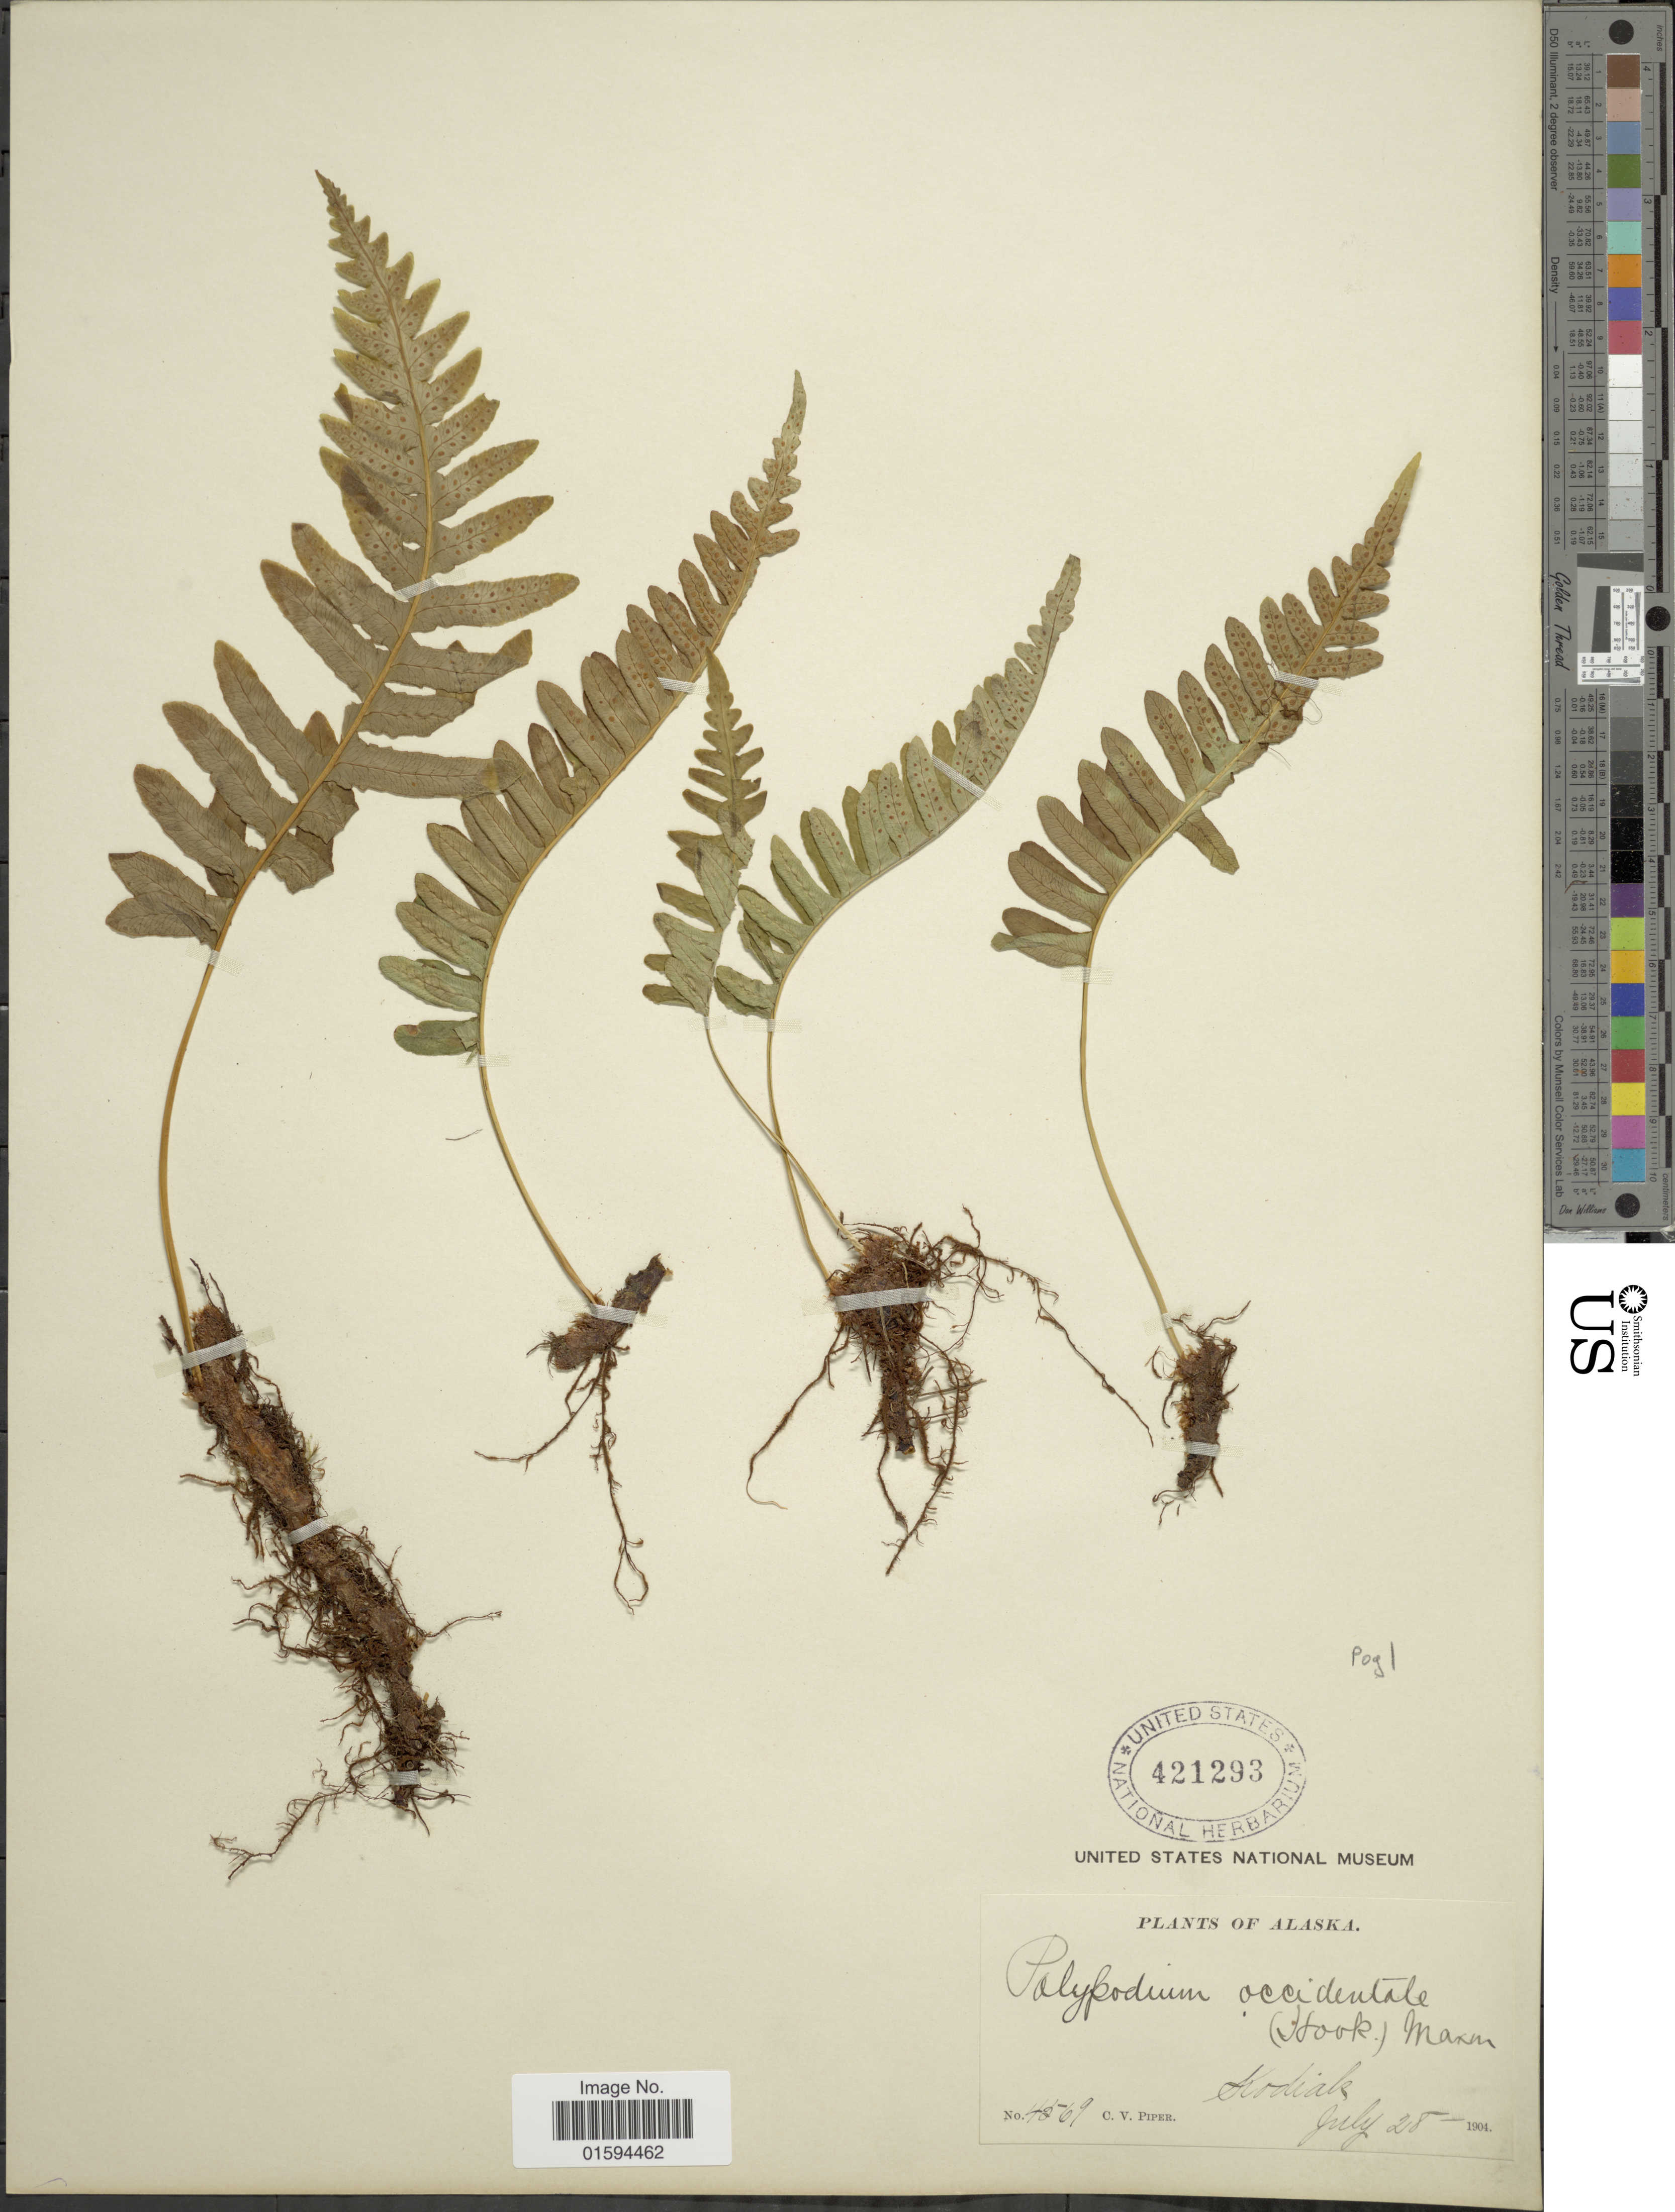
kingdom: Plantae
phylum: Tracheophyta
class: Polypodiopsida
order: Polypodiales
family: Polypodiaceae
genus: Polypodium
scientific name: Polypodium glycyrrhiza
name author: D.C. Eaton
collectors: C. V. Piper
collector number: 4569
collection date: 1904-07-28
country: United States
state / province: Alaska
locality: Kodiak.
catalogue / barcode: US 421293